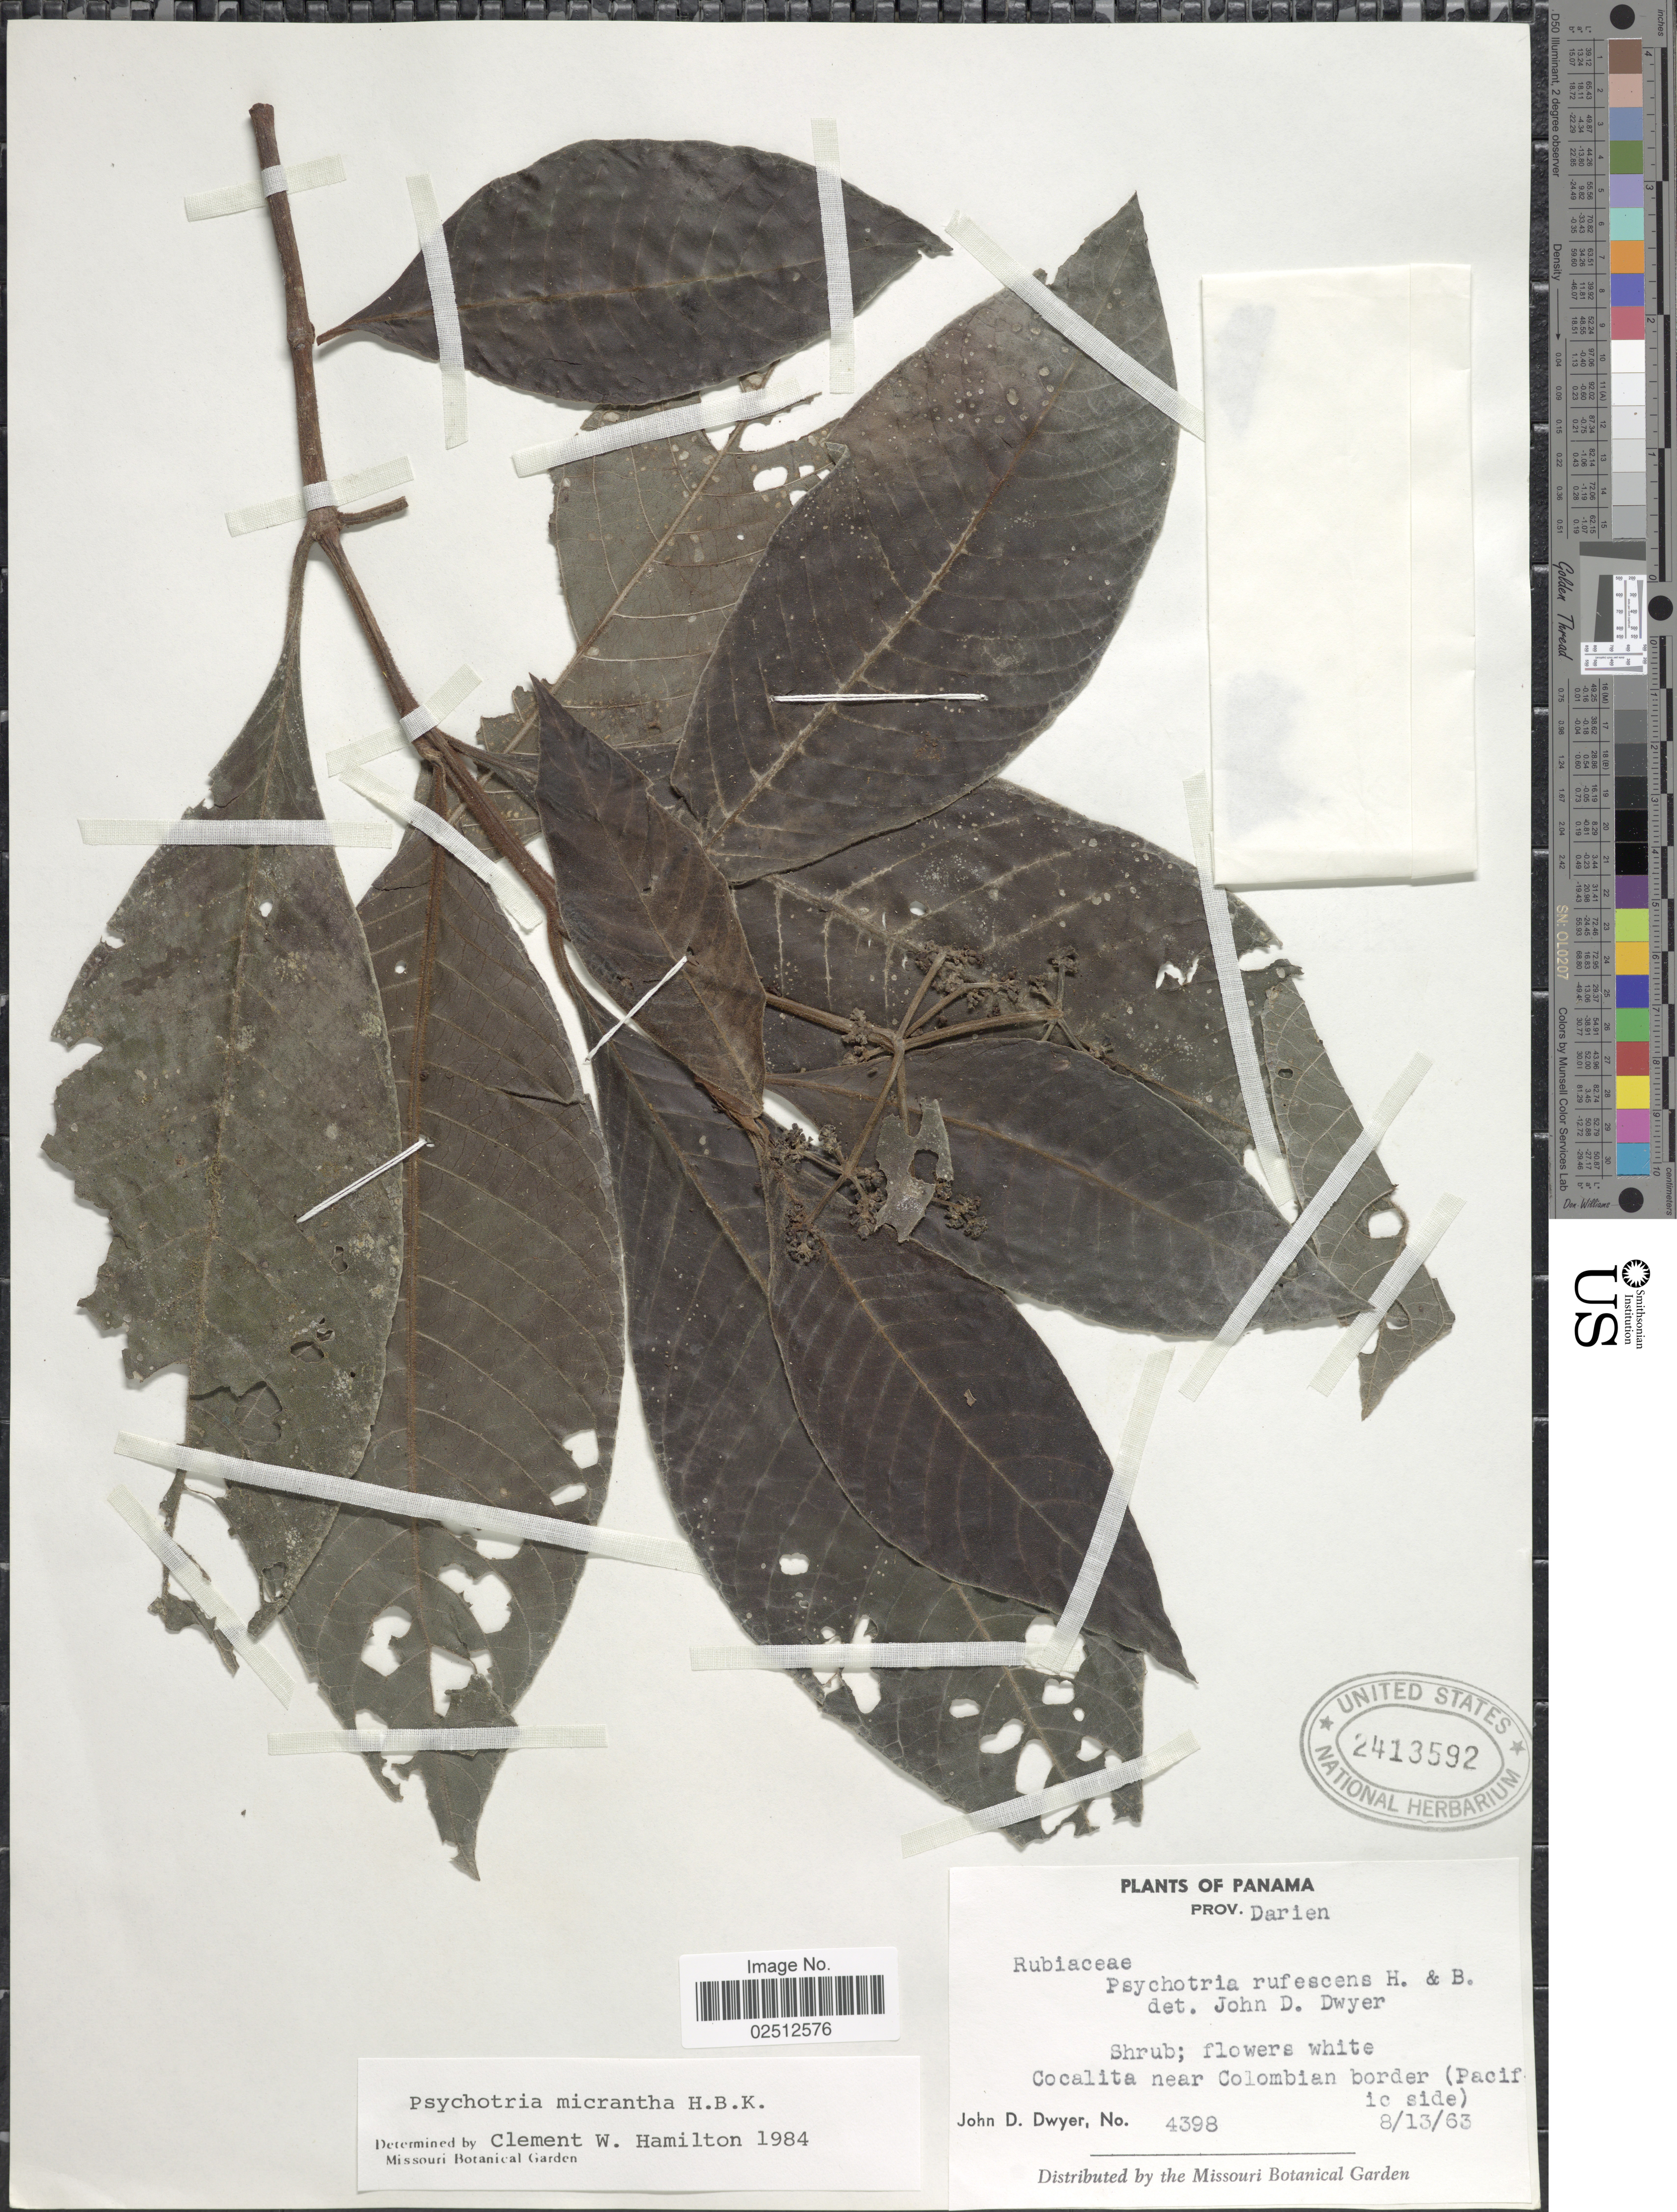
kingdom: Plantae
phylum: Tracheophyta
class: Magnoliopsida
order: Gentianales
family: Rubiaceae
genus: Psychotria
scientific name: Psychotria micrantha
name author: Kunth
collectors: J. D. Dwyer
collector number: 4398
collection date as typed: Transcribed d/m/y: 13/8/63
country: Panama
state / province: Darién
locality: Cocalita near Colombian border (Pacific side)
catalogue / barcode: US 2413592